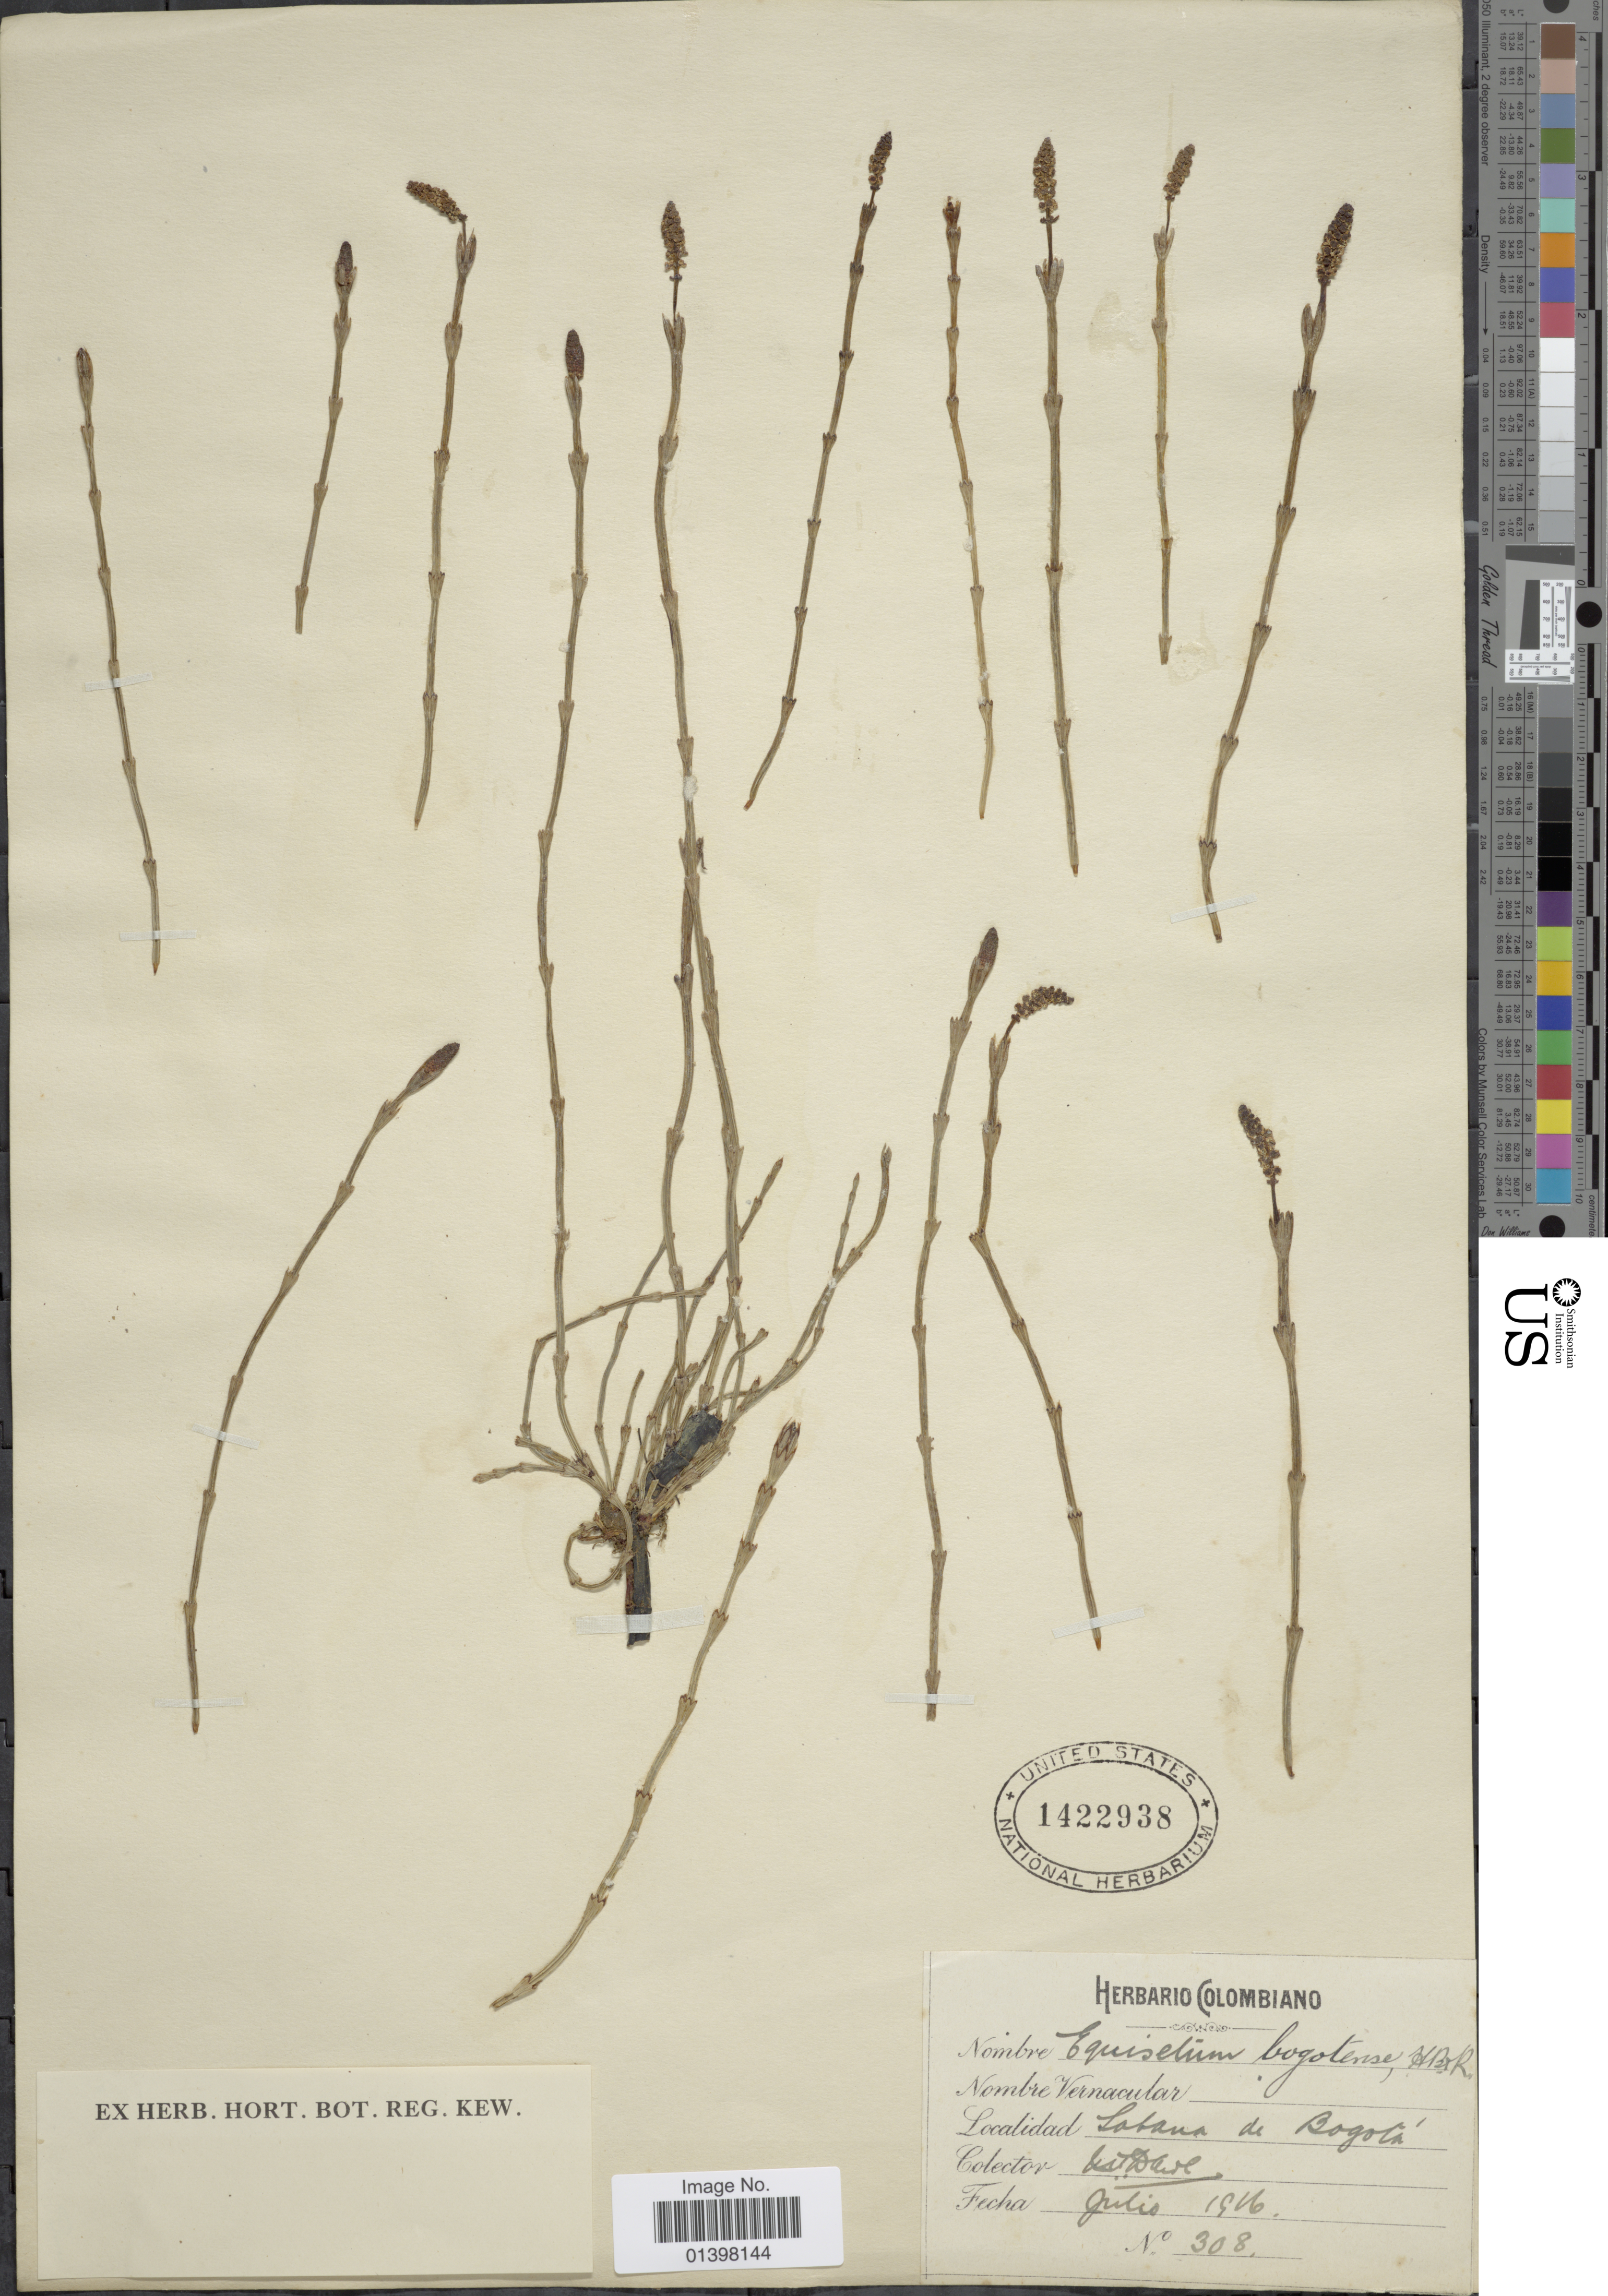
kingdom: Plantae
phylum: Tracheophyta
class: Polypodiopsida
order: Equisetales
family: Equisetaceae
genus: Equisetum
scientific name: Equisetum bogotense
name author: Kunth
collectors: M. T. Dawe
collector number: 308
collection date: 1916-07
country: Colombia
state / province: Bogota D.C.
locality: Sabana de Bogotá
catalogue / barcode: US 1422938